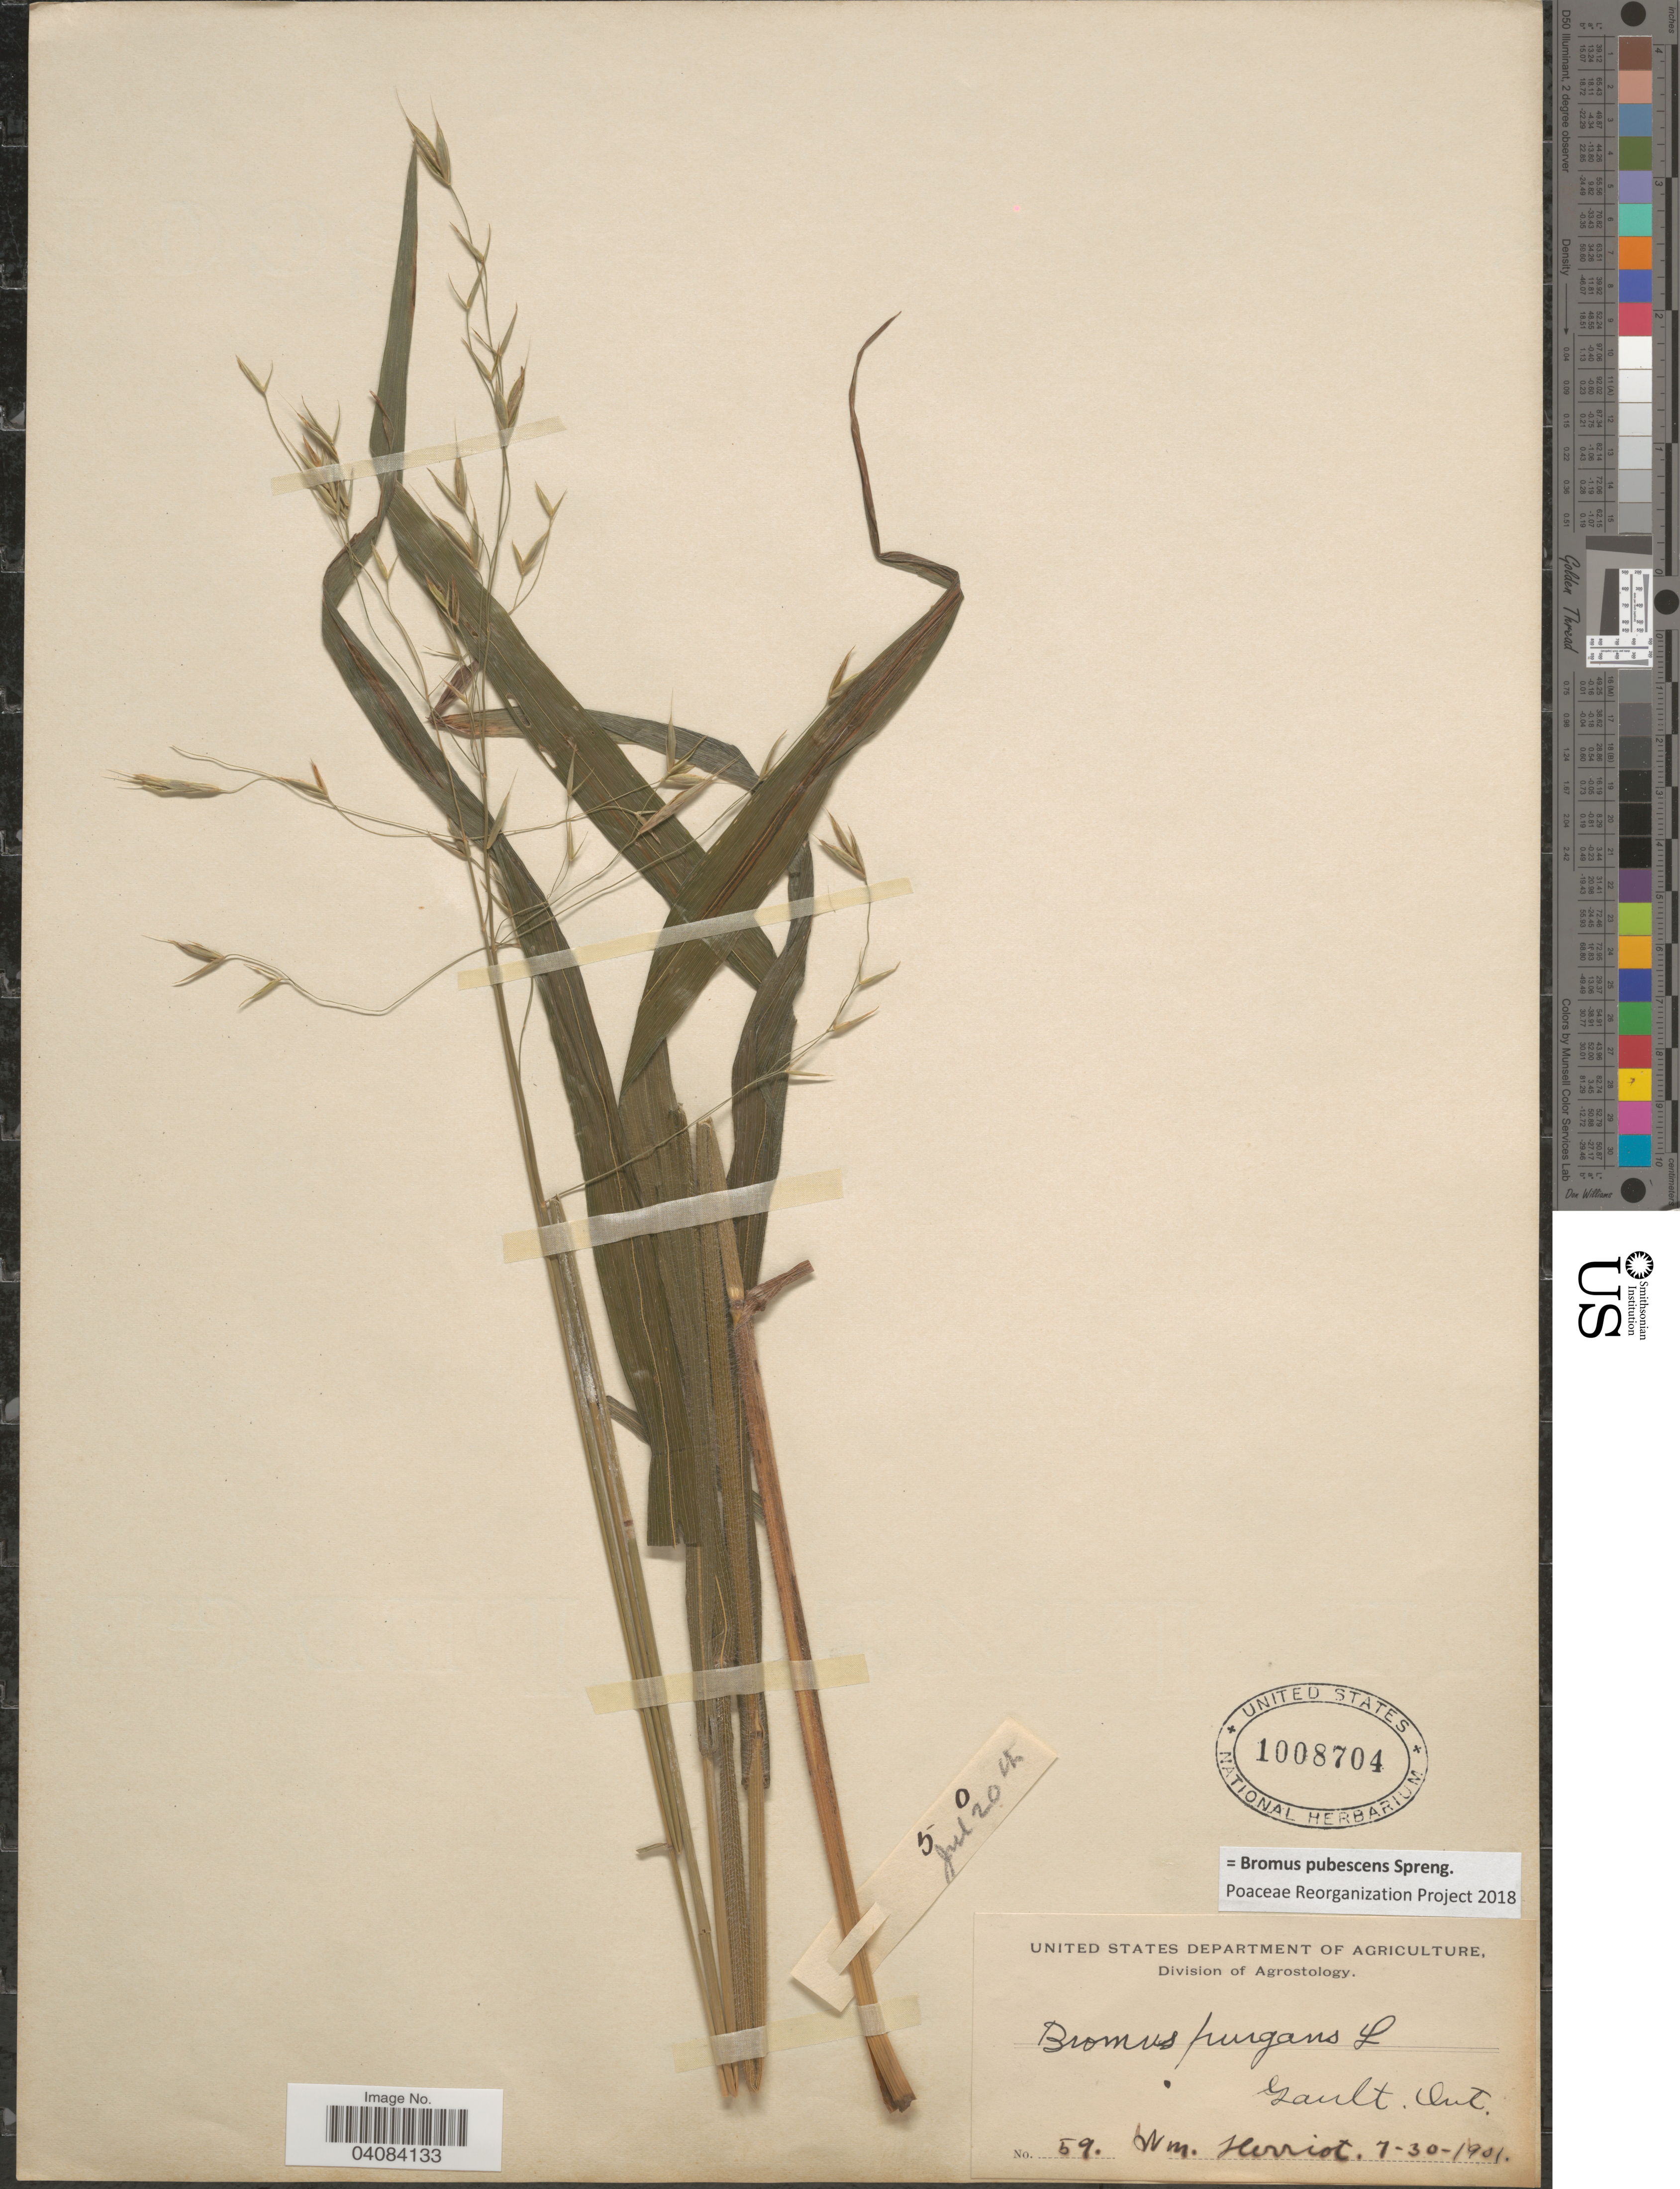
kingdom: Plantae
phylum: Tracheophyta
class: Liliopsida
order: Poales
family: Poaceae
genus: Bromus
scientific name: Bromus pubescens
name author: Muhl. ex Willd.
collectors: W. Herriot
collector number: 59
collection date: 1901-07-30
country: Canada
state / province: Ontario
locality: Gault.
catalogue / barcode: US 1008704